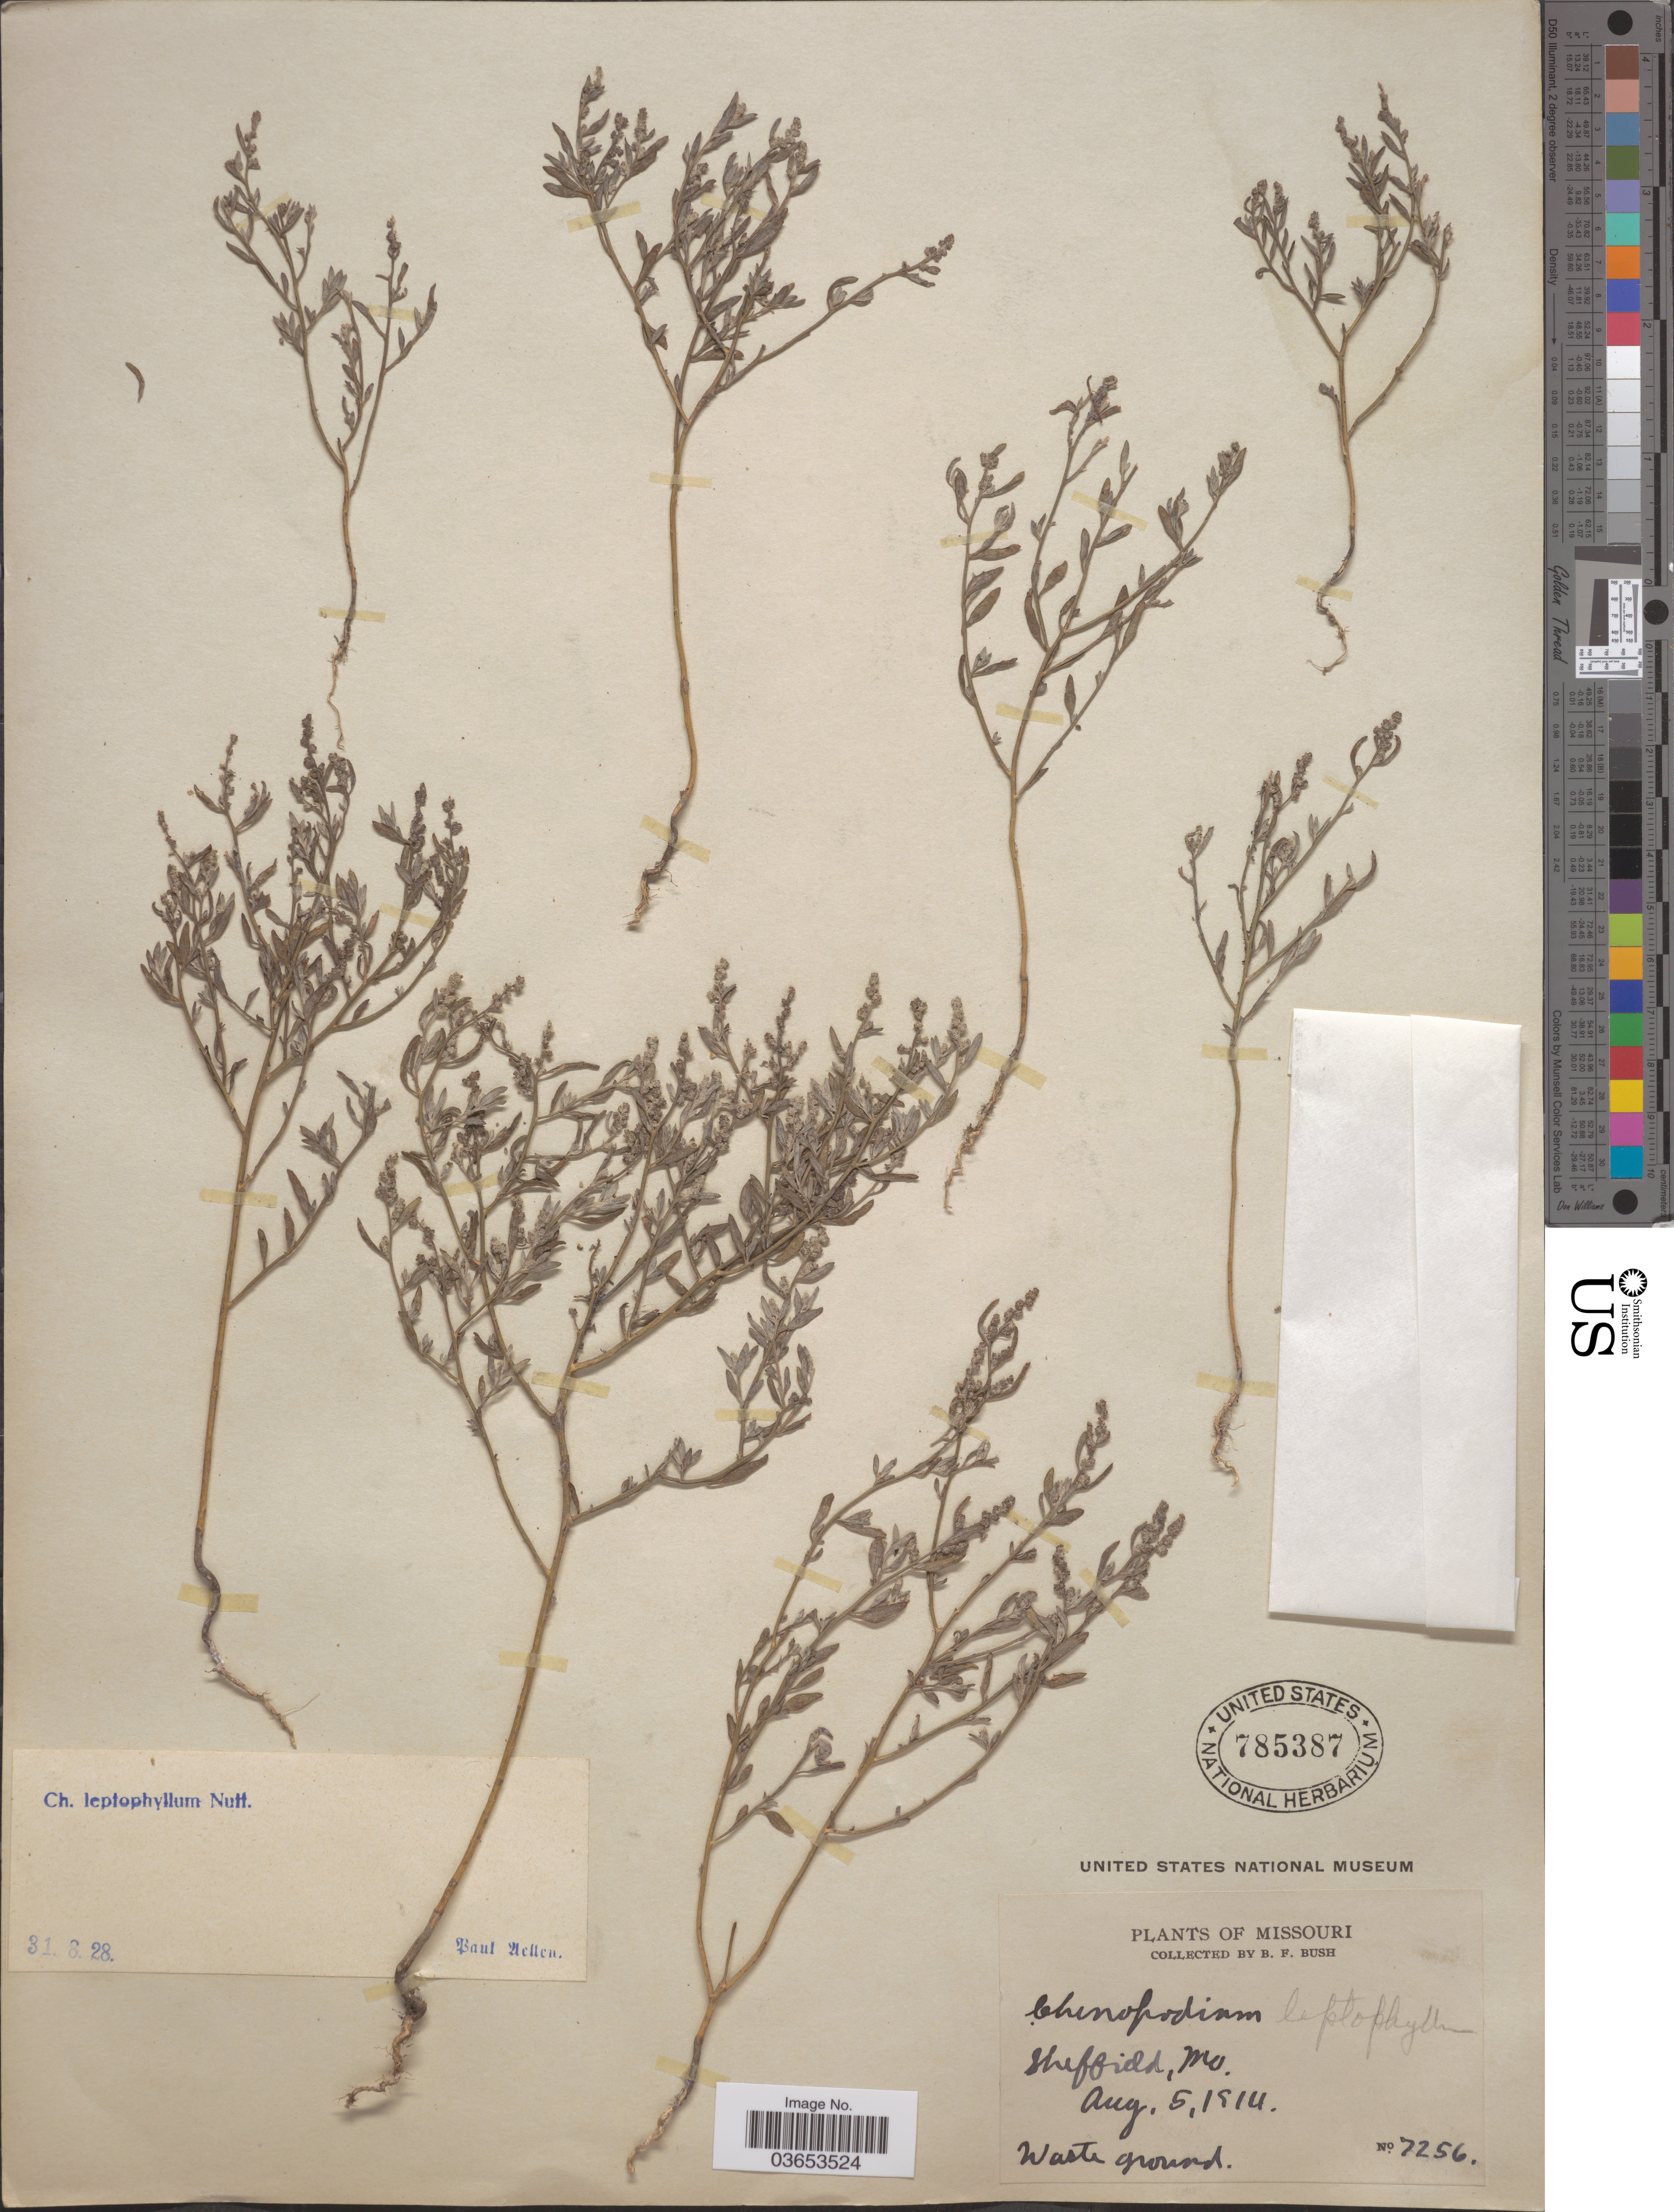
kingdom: Plantae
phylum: Tracheophyta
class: Magnoliopsida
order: Caryophyllales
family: Amaranthaceae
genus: Chenopodium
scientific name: Chenopodium leptophyllum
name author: (Moq.) Nutt. ex S. Watson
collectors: B. F. Bush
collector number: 7256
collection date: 1914-06-05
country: United States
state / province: Missouri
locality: Sheffield.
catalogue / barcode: US 785387